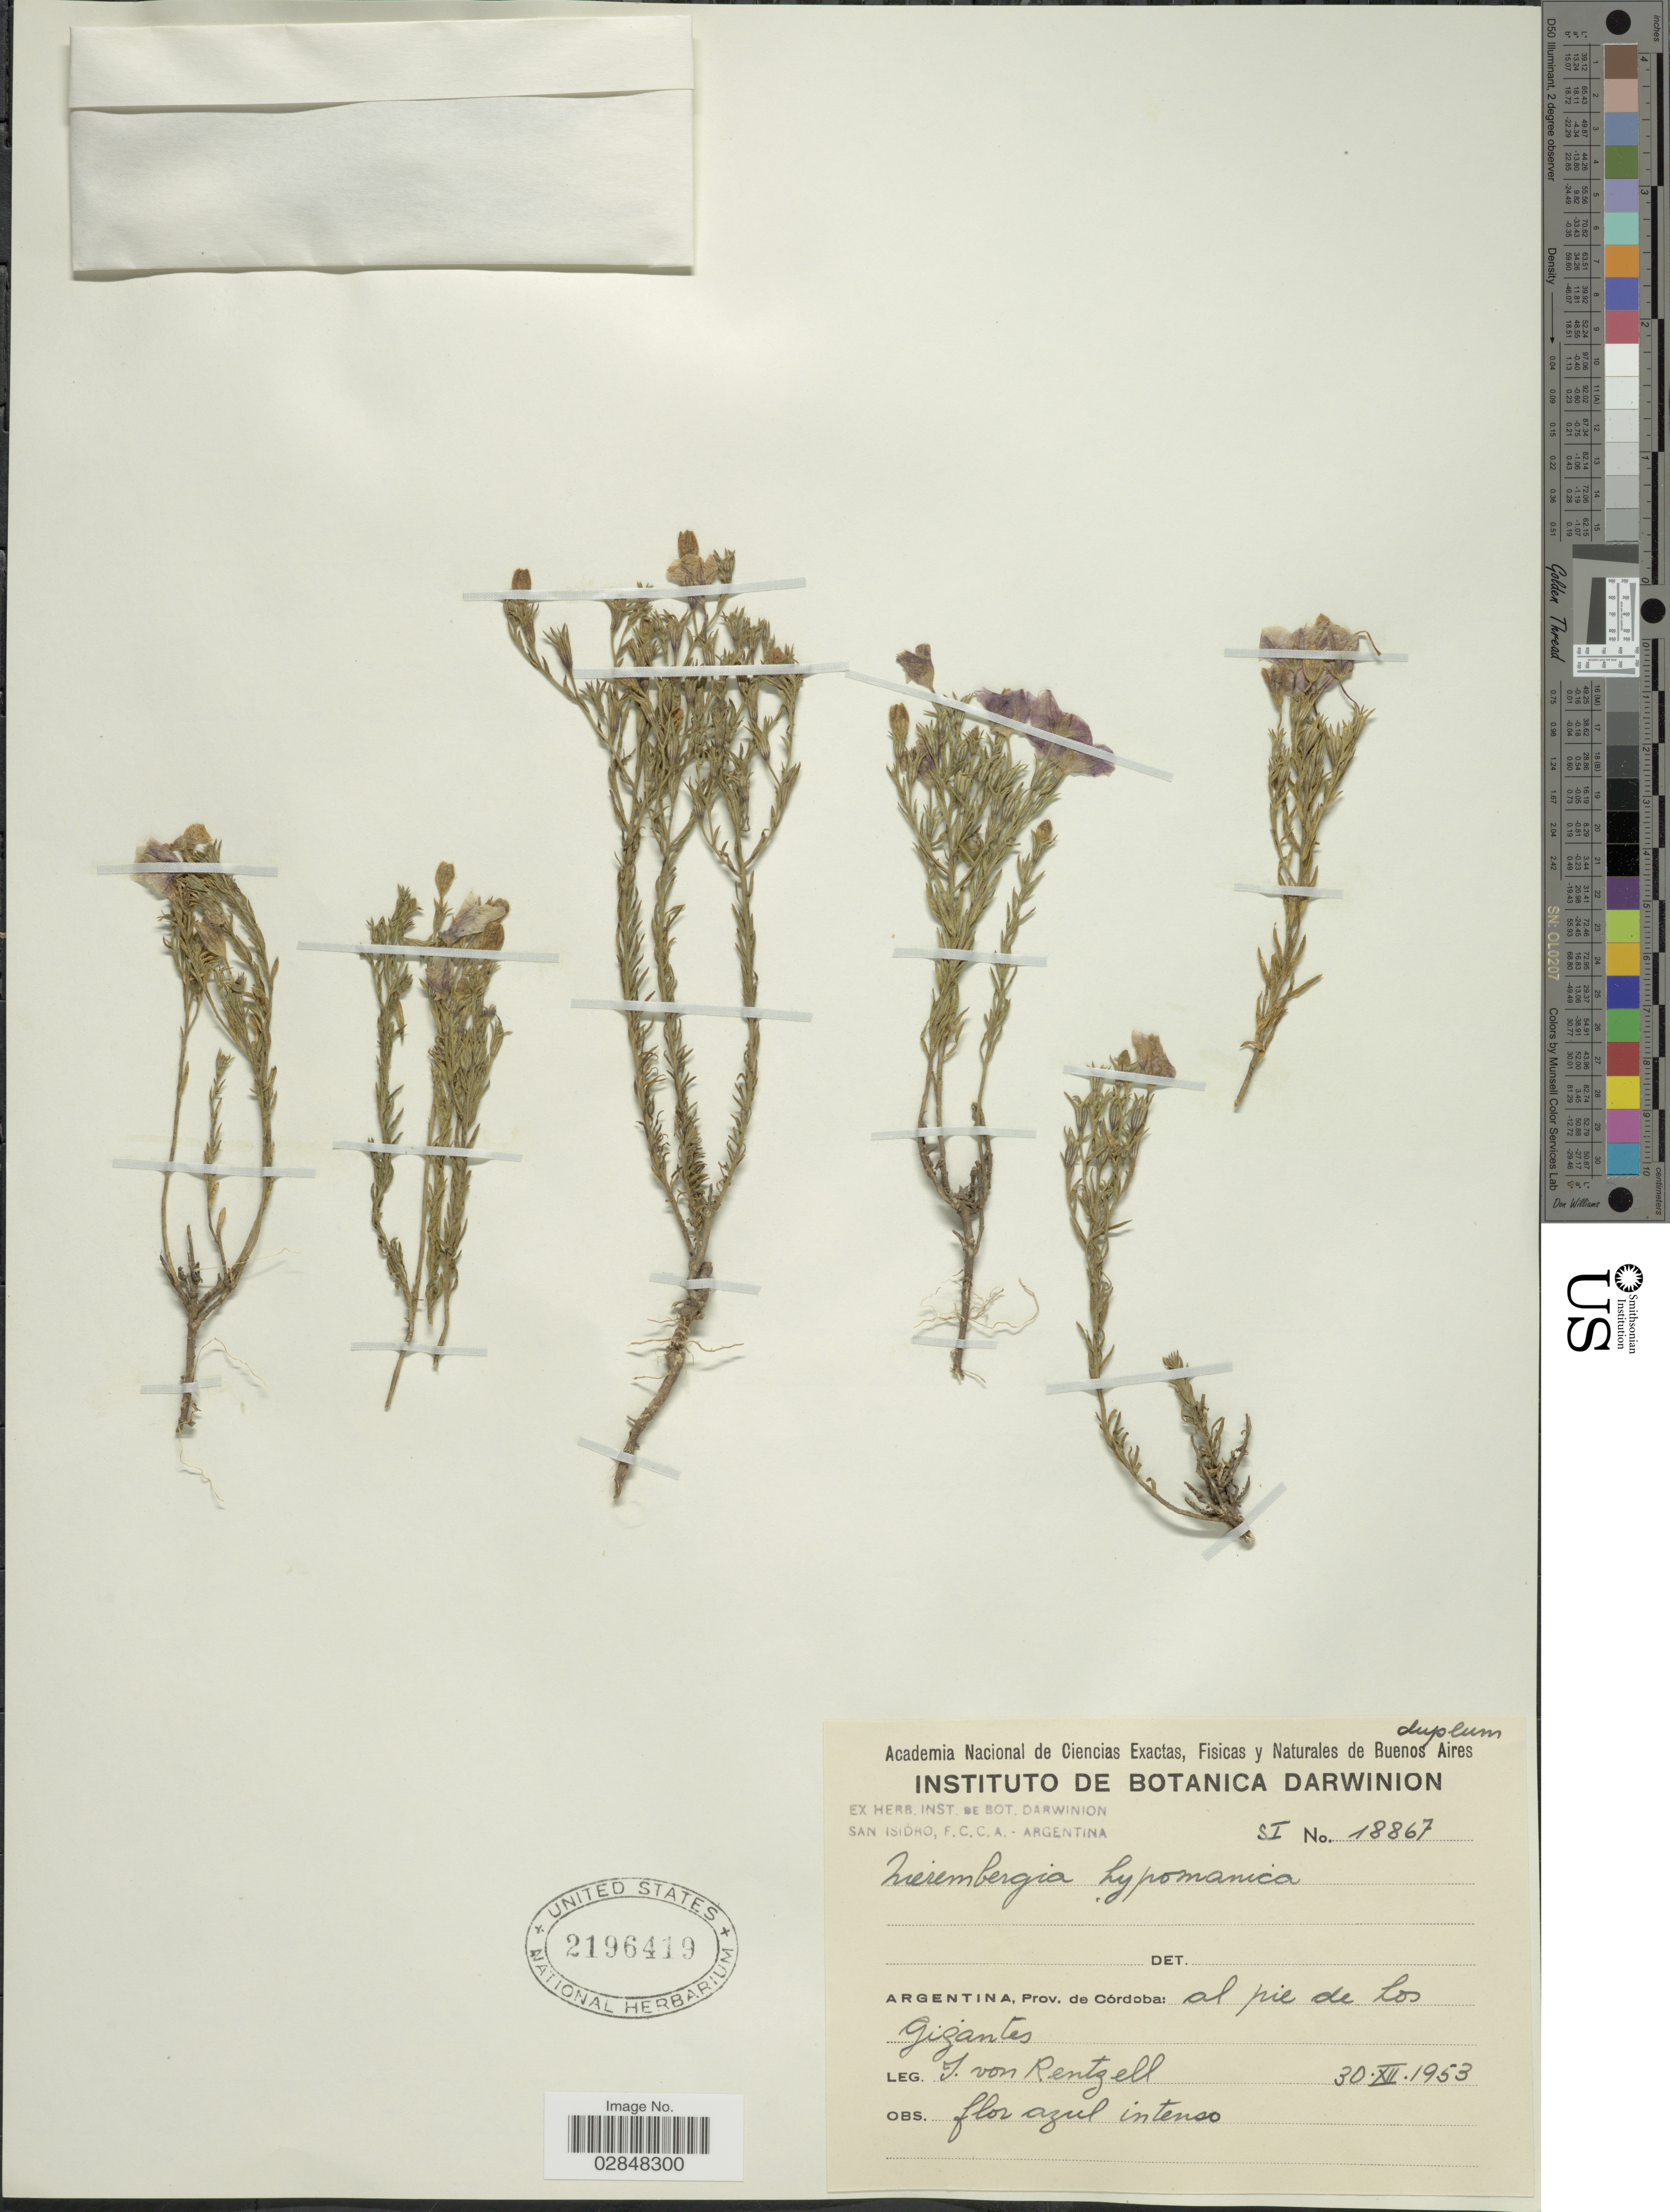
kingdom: Plantae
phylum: Tracheophyta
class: Magnoliopsida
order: Solanales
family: Solanaceae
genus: Nierembergia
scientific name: Nierembergia linariifolia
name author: Graham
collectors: I. von Rentzell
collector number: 18867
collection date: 1953-12-30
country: Argentina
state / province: Cordoba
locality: Prov. de Córdoba: al pie de los Gigantes.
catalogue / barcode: US 2196419